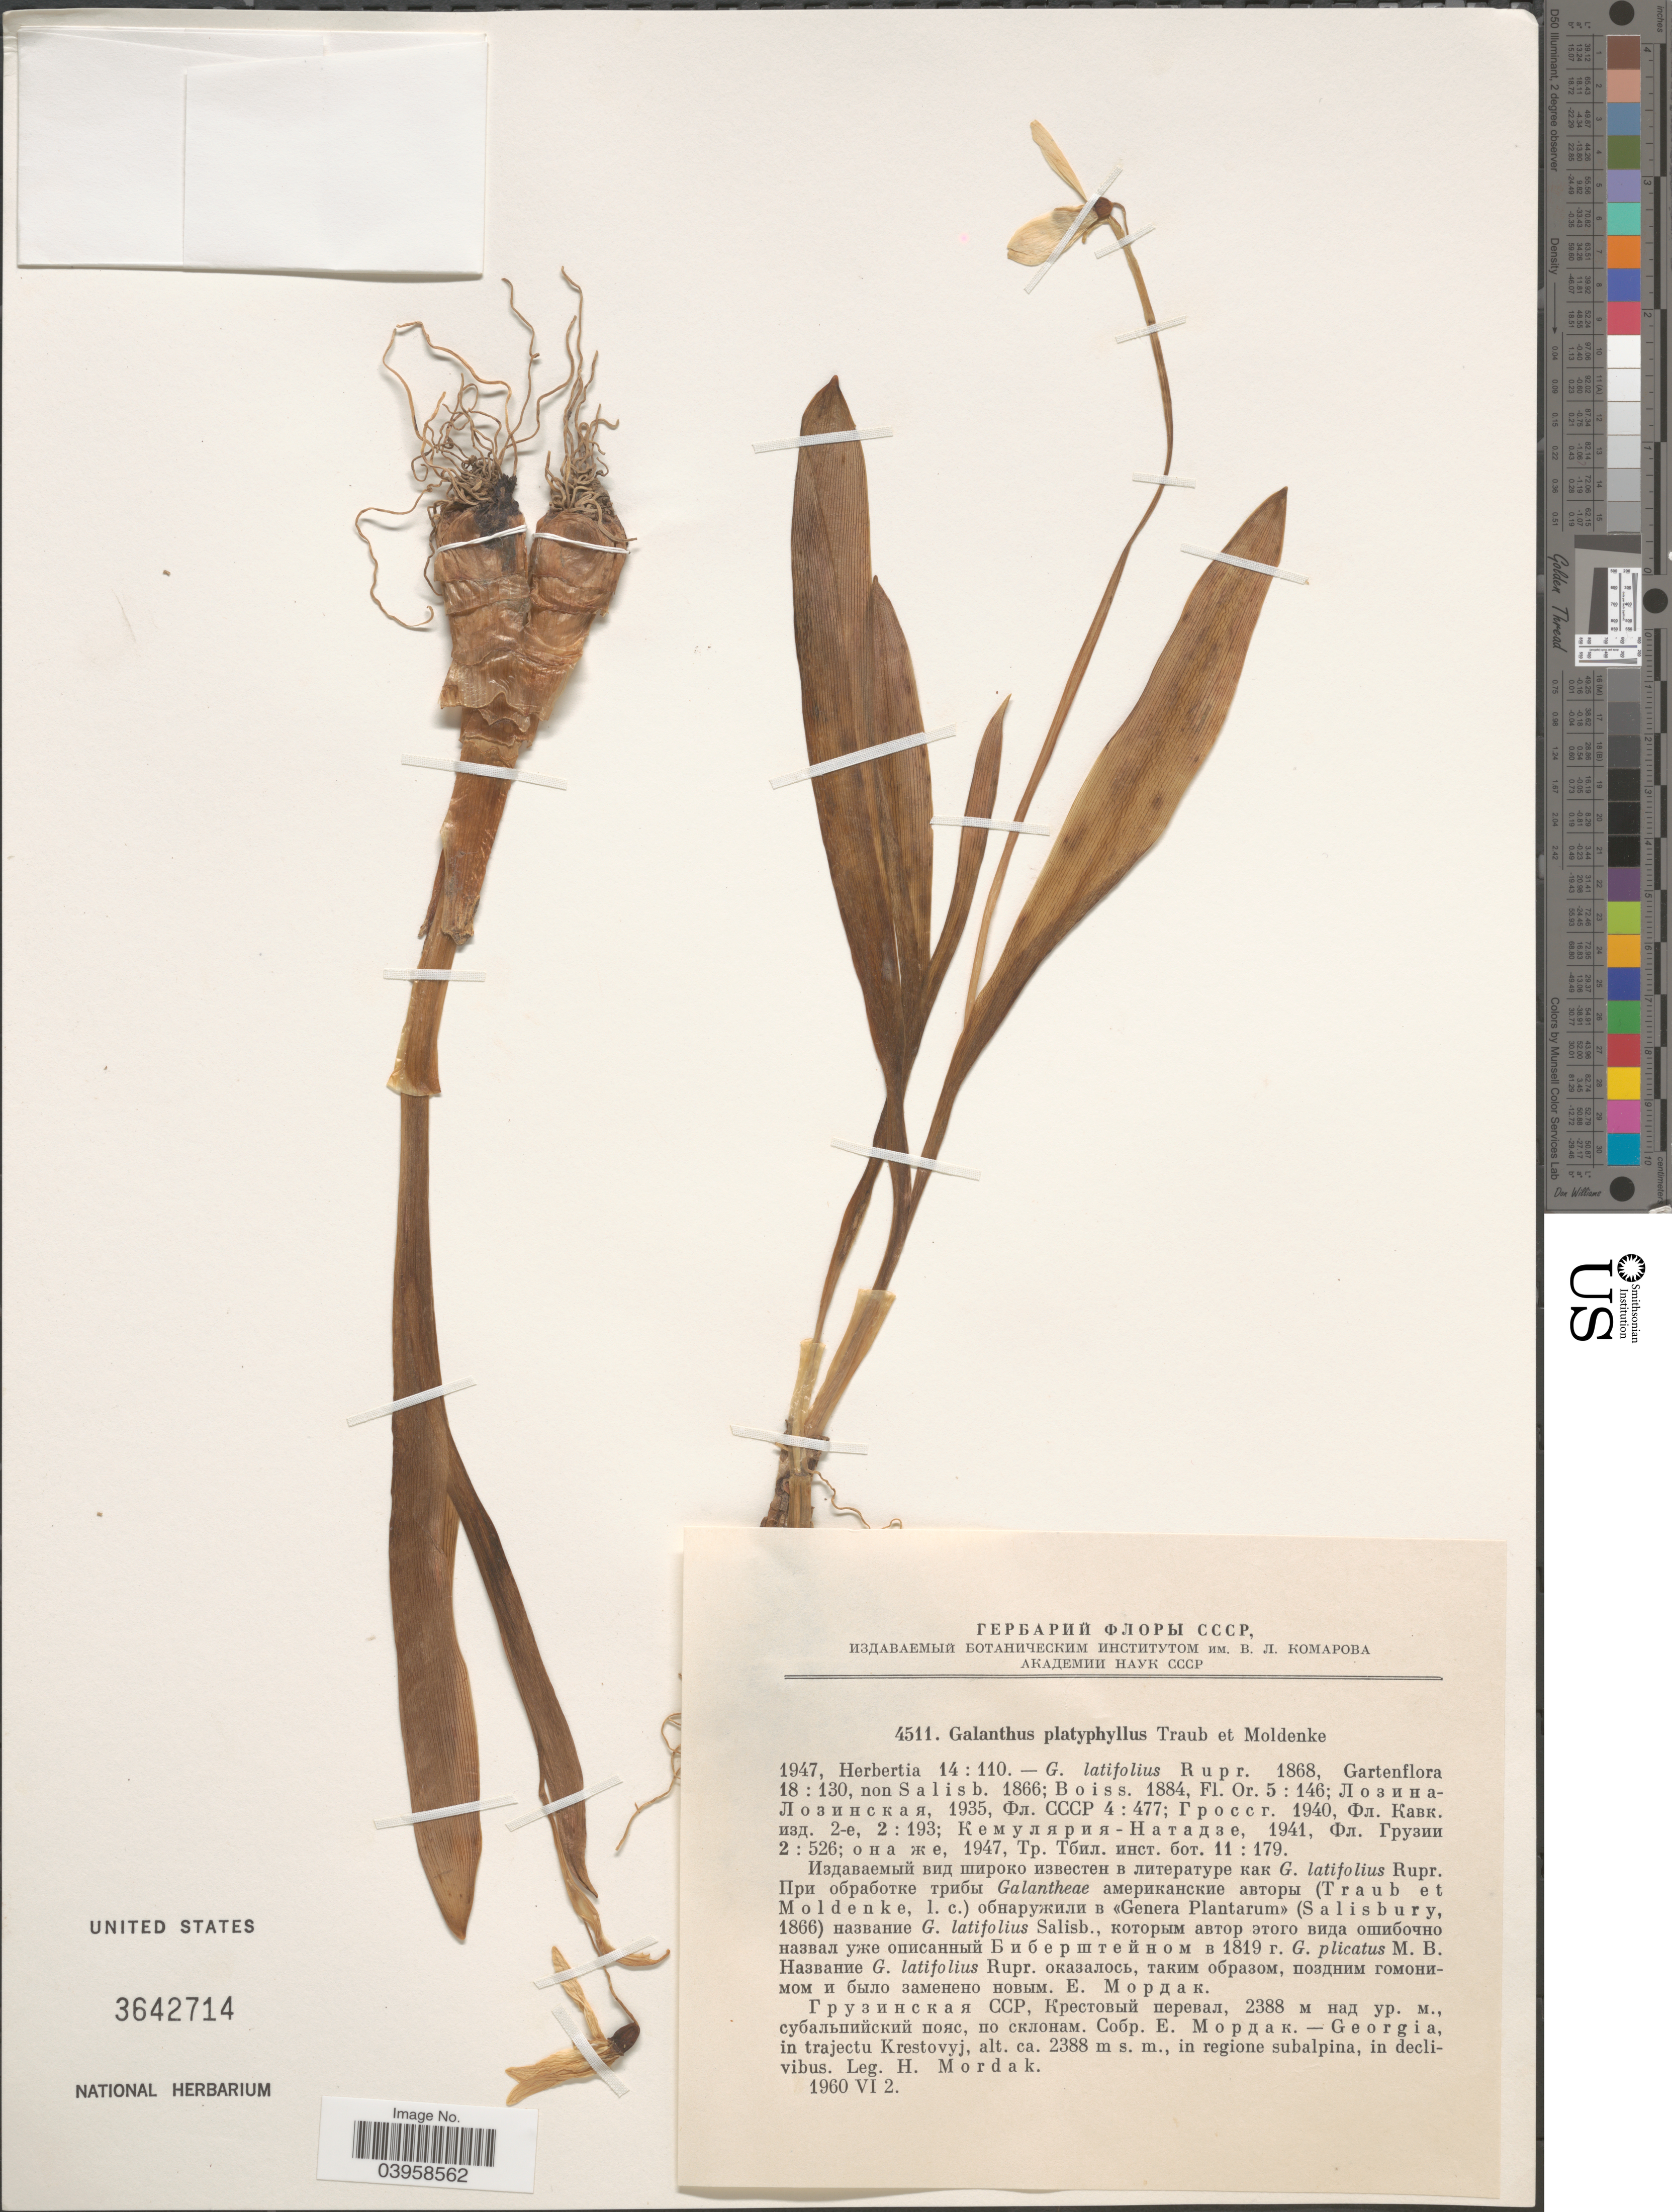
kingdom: Plantae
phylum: Tracheophyta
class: Liliopsida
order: Asparagales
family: Amaryllidaceae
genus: Galanthus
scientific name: Galanthus platyphyllus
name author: Traub & Moldenke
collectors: H. Mordak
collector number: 4511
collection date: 1960-06-02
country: Georgia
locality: X - Georgia, in trajectu Krestovyj.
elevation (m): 2388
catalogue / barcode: US 3642714